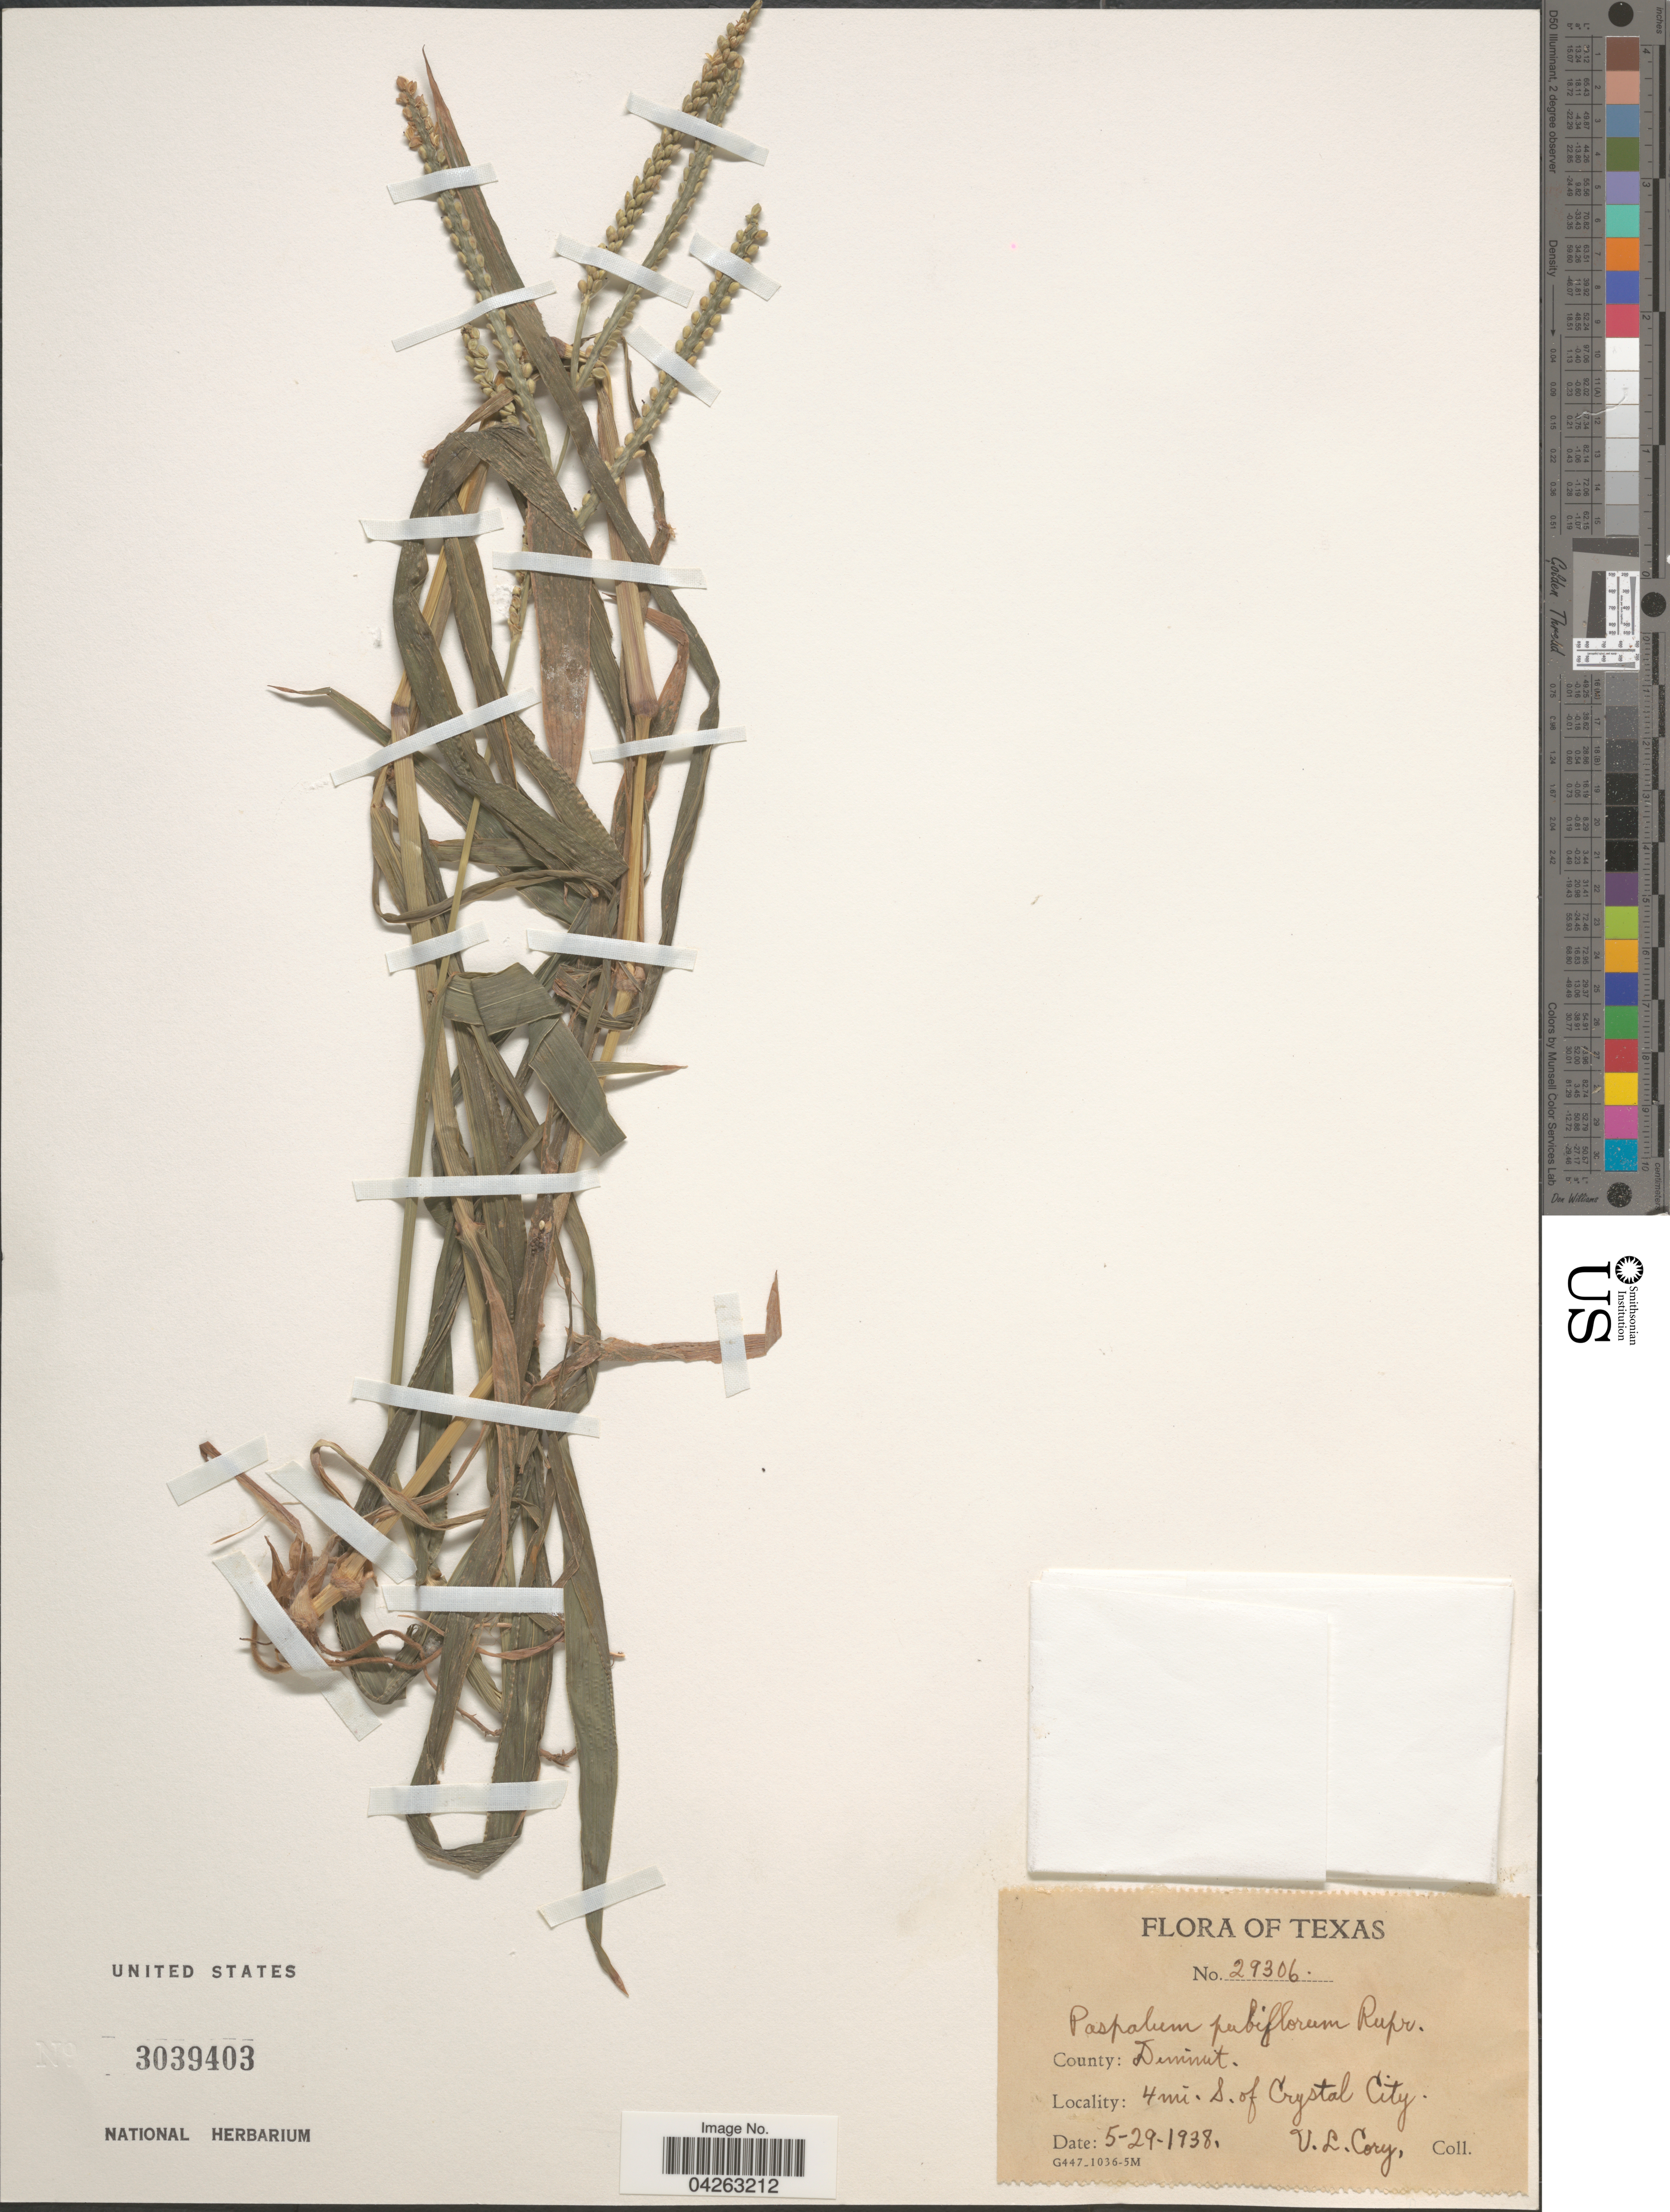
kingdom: Plantae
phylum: Tracheophyta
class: Liliopsida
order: Poales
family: Poaceae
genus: Paspalum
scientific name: Paspalum pubiflorum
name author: Rupr. ex E. Fourn.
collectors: V. Cory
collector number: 29306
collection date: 1938-05-29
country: United States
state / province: Texas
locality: County: Dummit. 4 mi. S. of Crystal City.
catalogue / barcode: US 3039403